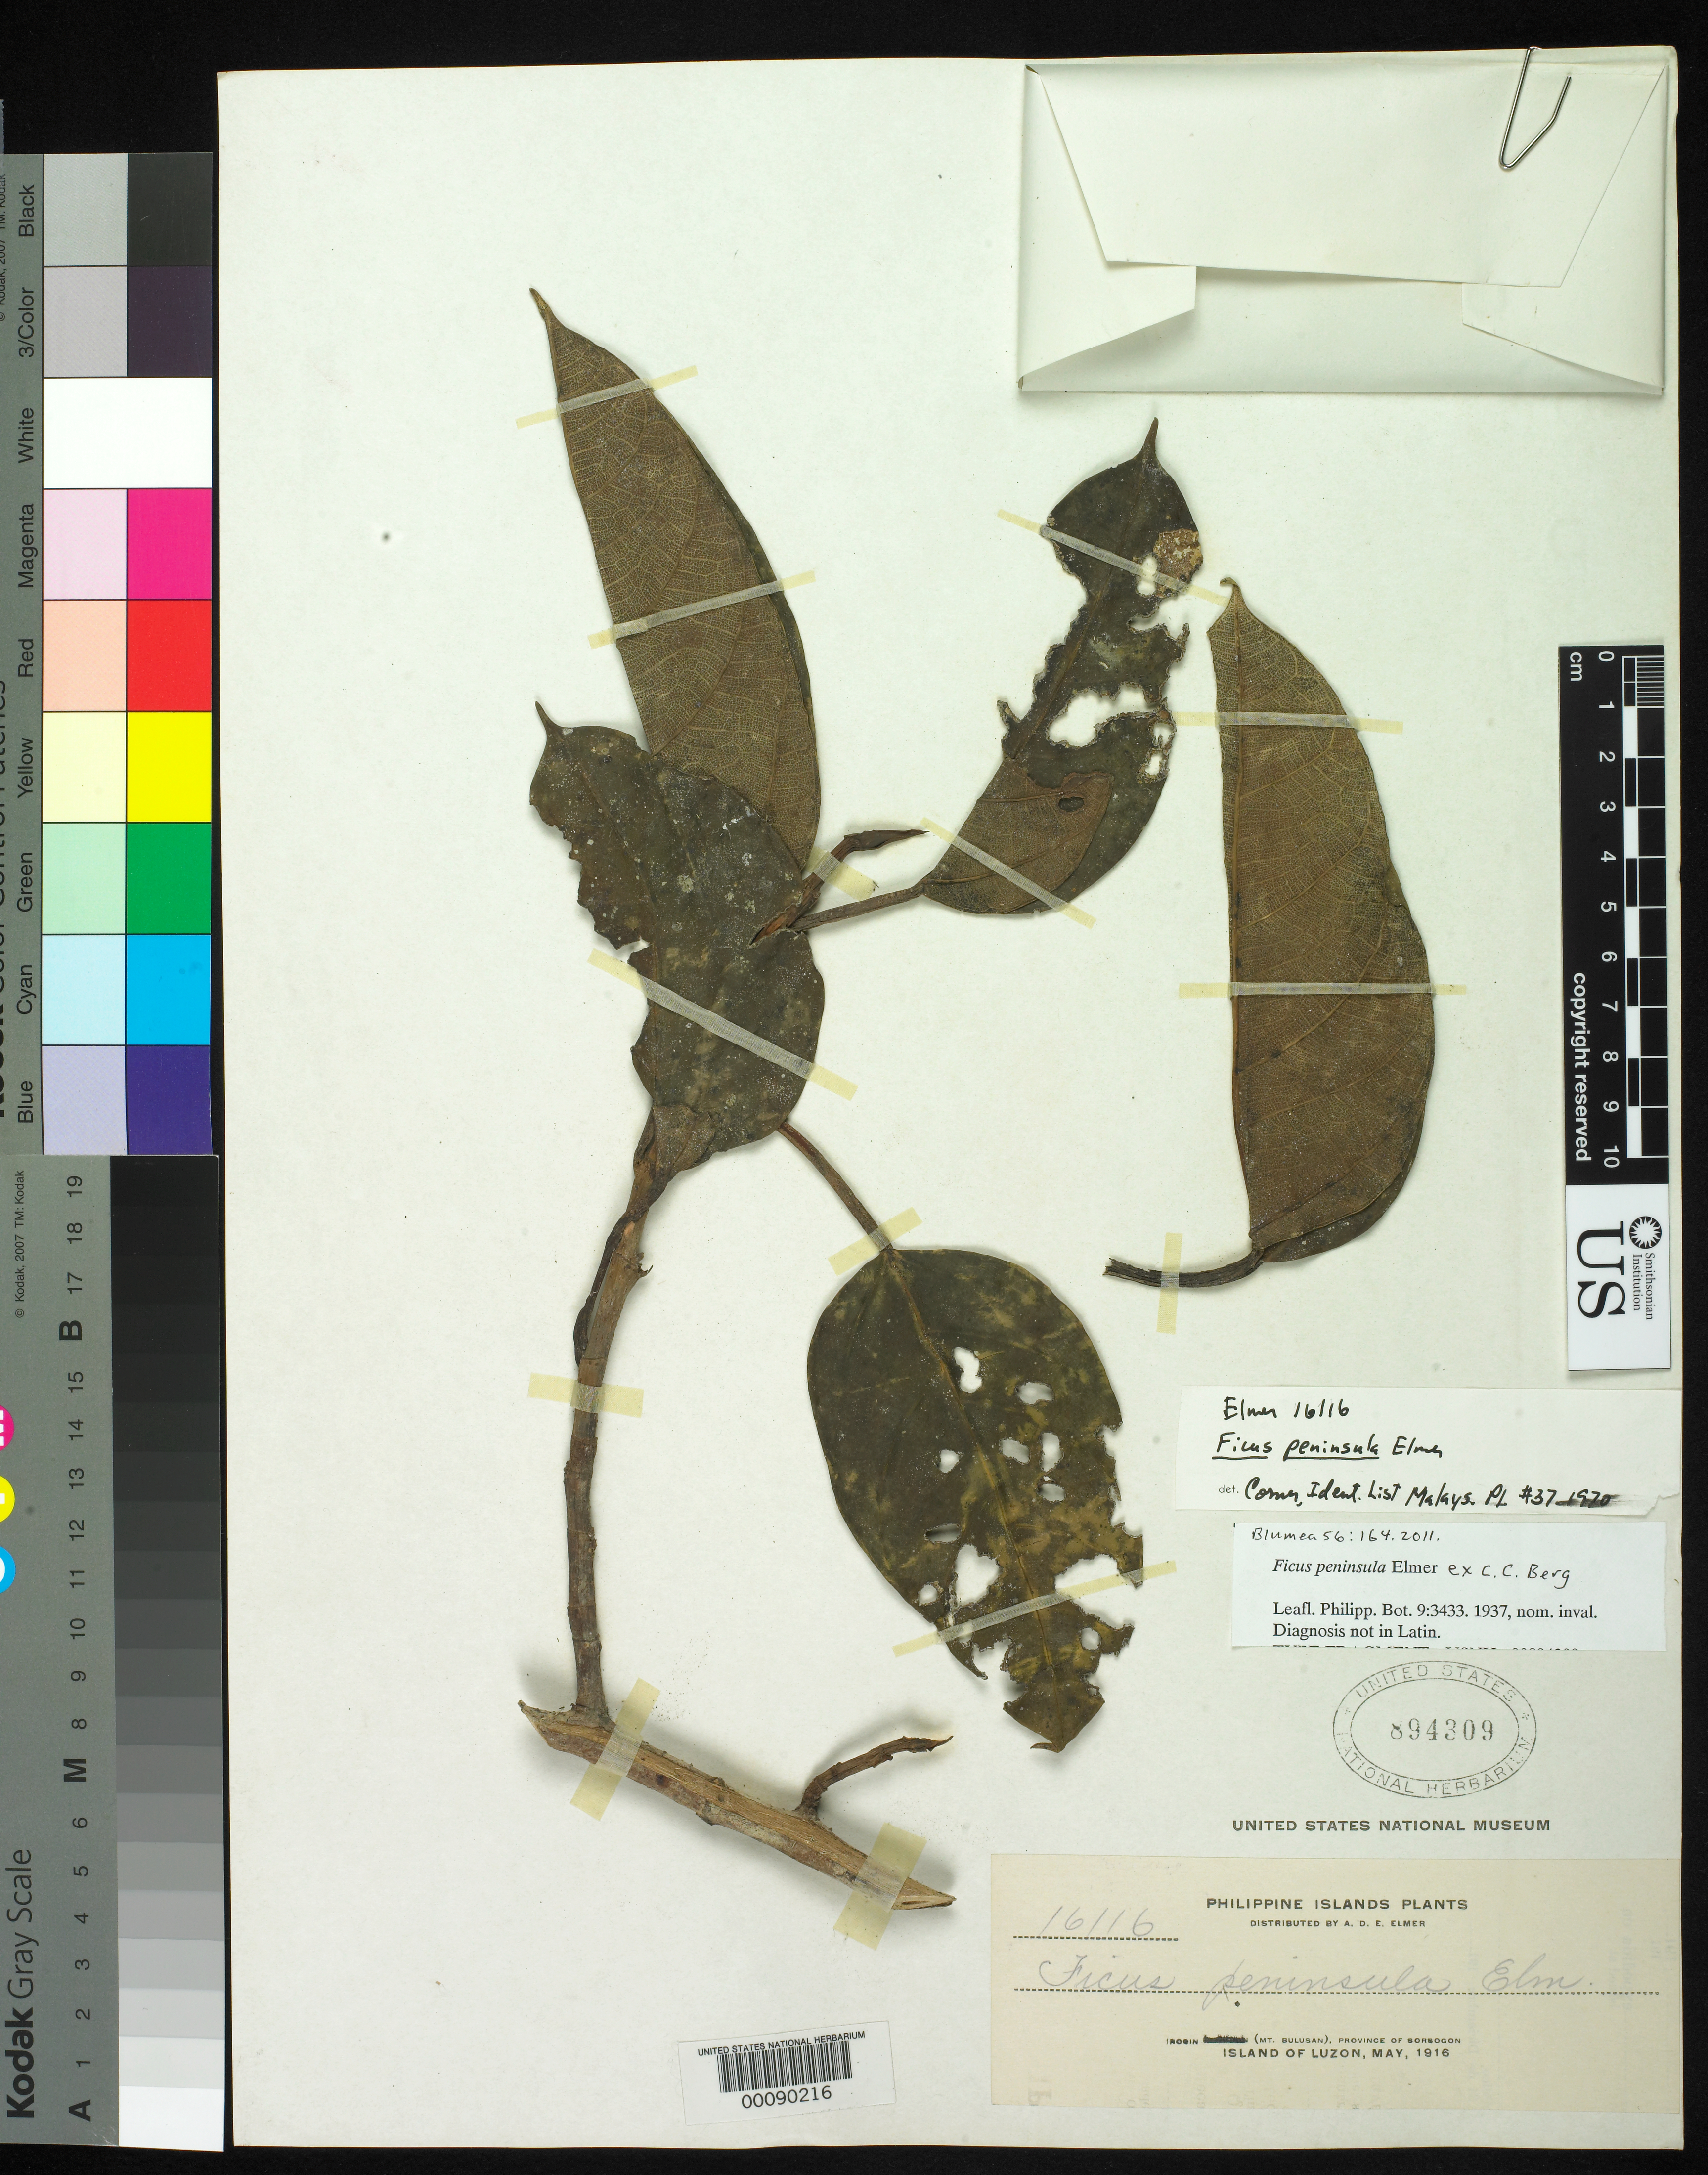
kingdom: Plantae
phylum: Tracheophyta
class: Magnoliopsida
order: Rosales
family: Moraceae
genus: Ficus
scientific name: Ficus peninsula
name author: Elmer ex C.C. Berg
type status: Isotype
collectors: A. D. E. Elmer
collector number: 16116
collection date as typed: May 1916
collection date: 1916-05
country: Philippines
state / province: Bicol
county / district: Sorsogon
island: Luzon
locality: Irosin (Mt. Bulusan), Province of Sorsogon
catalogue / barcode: US 894309